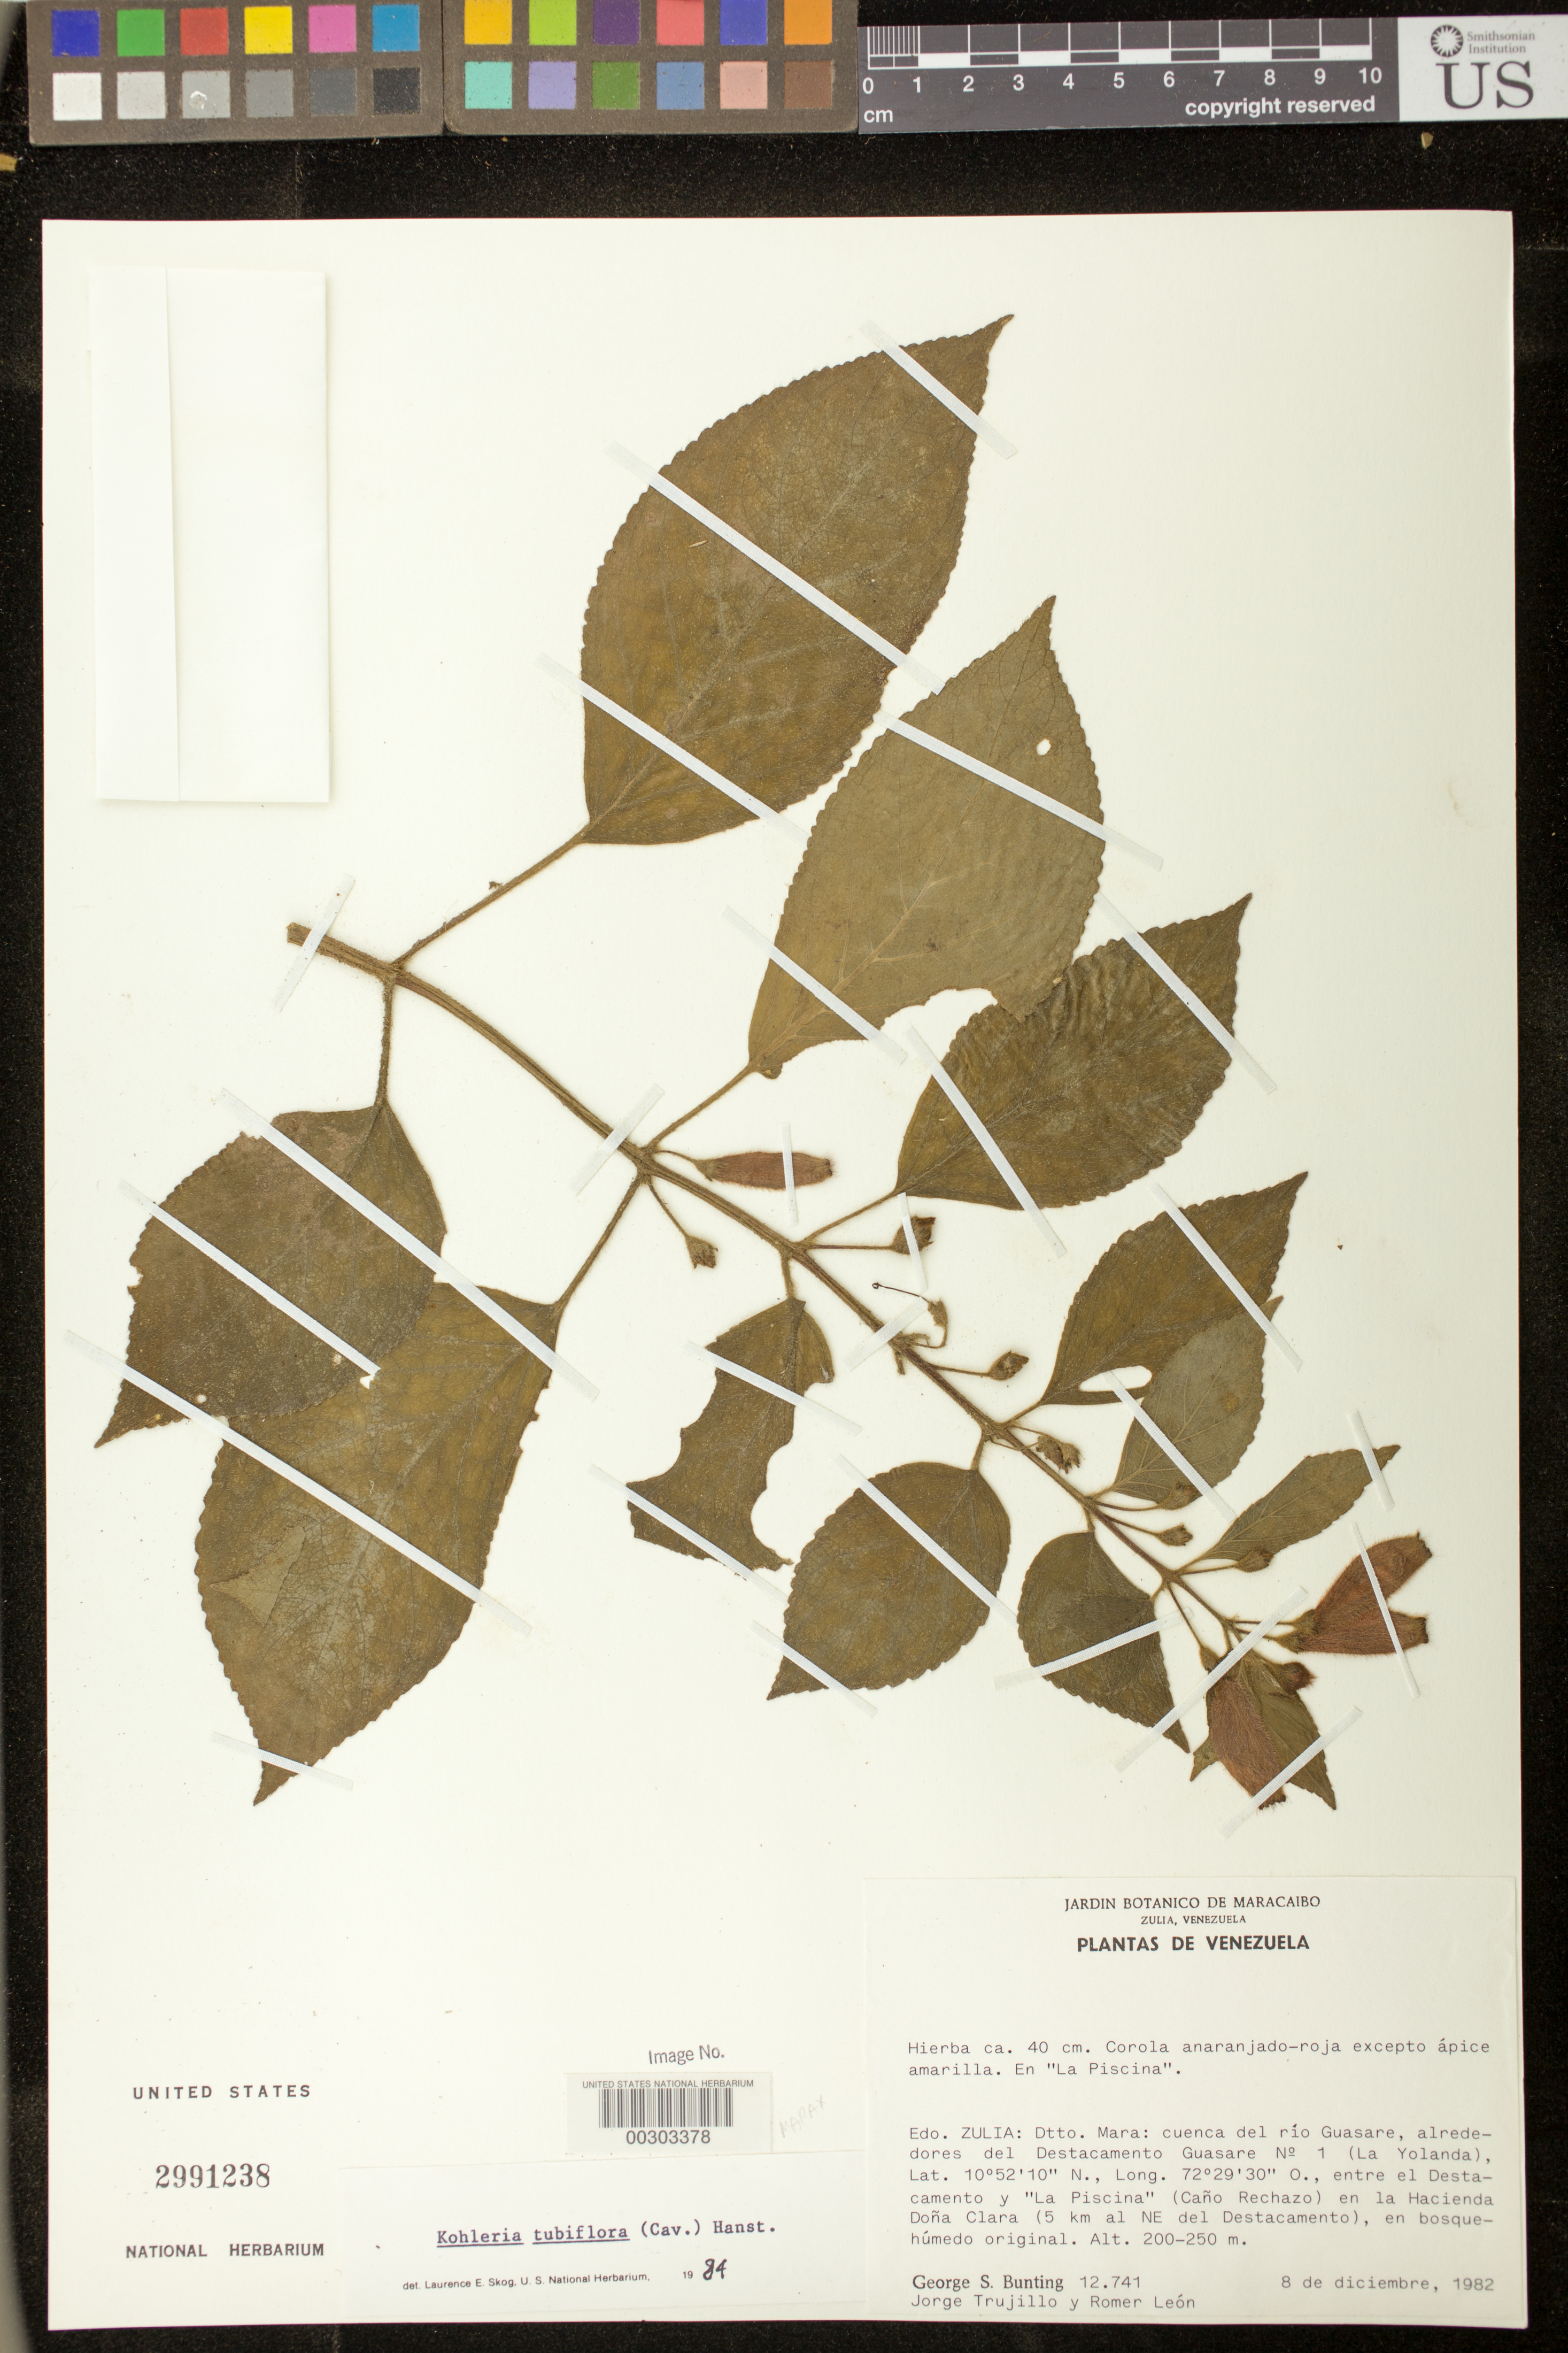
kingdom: Plantae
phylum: Tracheophyta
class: Magnoliopsida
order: Lamiales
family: Gesneriaceae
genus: Kohleria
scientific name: Kohleria tubiflora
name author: (Cav.) Hanst.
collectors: G. S. Bunting, J. Trujillo & R. A. León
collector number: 12741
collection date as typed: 08 Dec 1982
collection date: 1982-12-08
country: Venezuela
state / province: Zulia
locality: Dist. Mara, basin of Rio Guasare, environs of destacamento Guasare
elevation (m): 200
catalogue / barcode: US 2991238